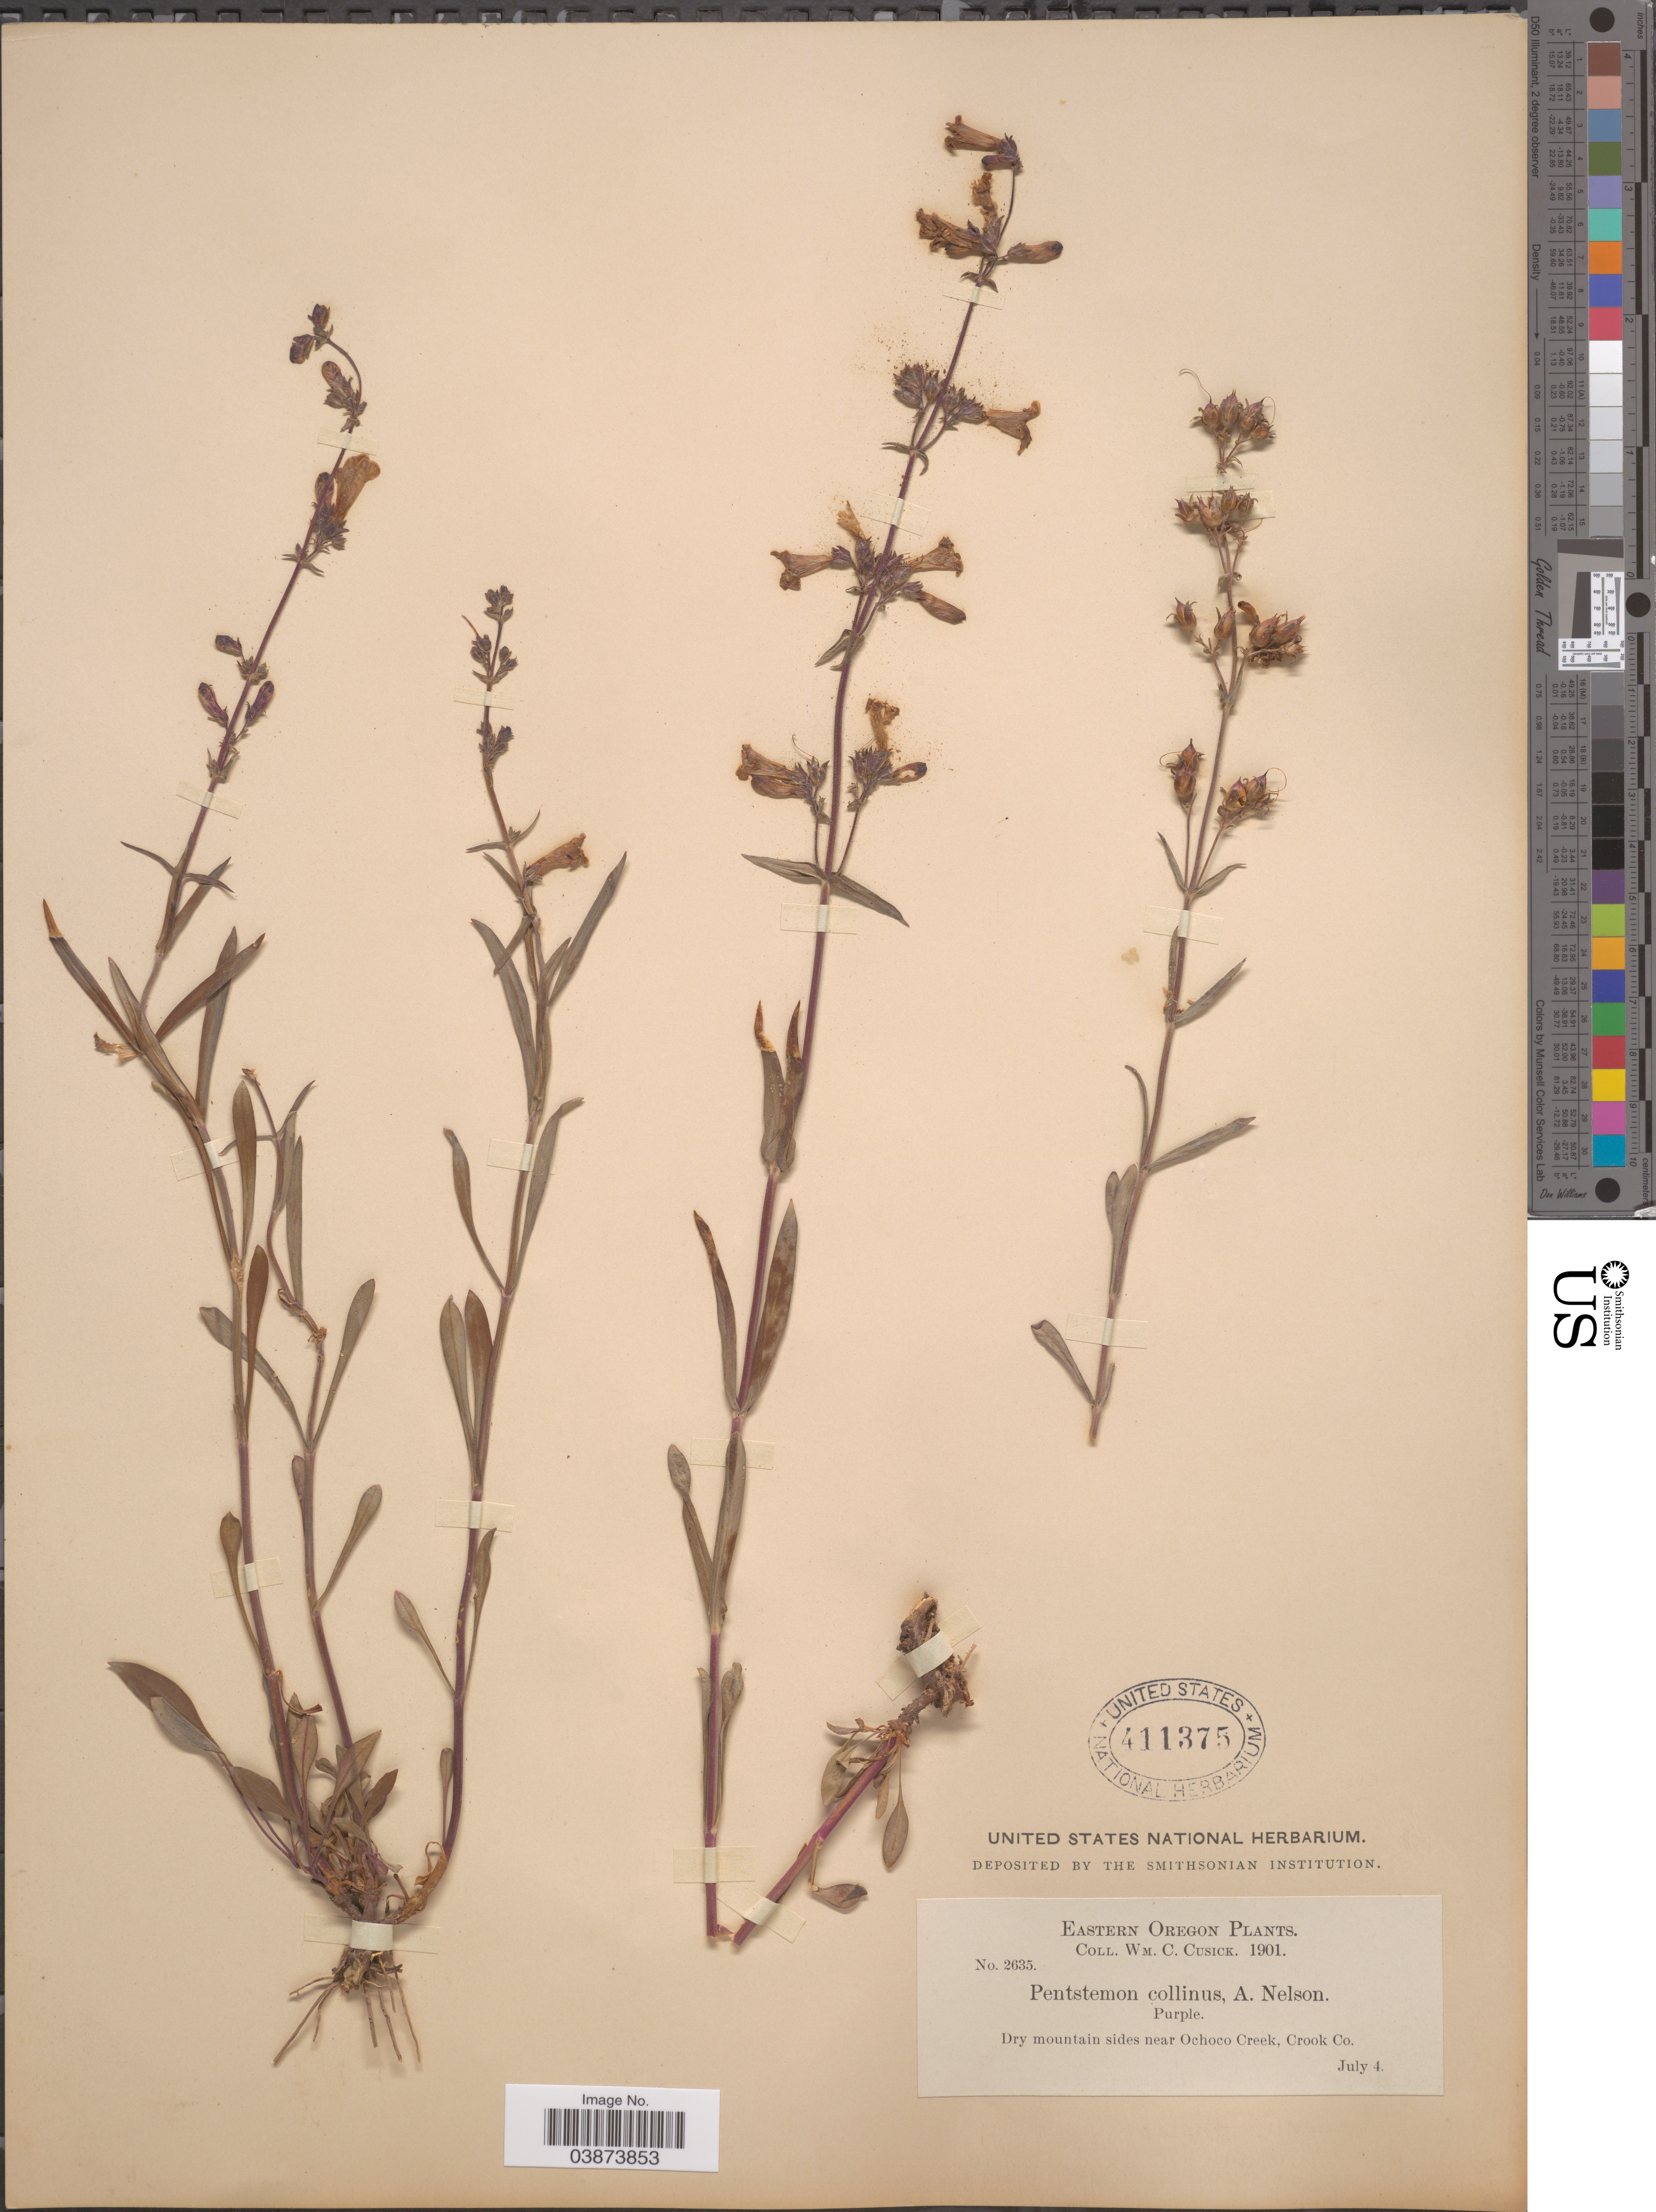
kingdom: Plantae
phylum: Tracheophyta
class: Magnoliopsida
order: Lamiales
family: Plantaginaceae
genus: Penstemon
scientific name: Penstemon cinereus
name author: Piper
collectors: W. C. Cusick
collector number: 2635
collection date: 1901-07-04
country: United States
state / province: Oregon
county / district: Crook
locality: Eastern Oregon. Dry mountain sides near Ochoco Creek, Crook Co.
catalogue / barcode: US 411375